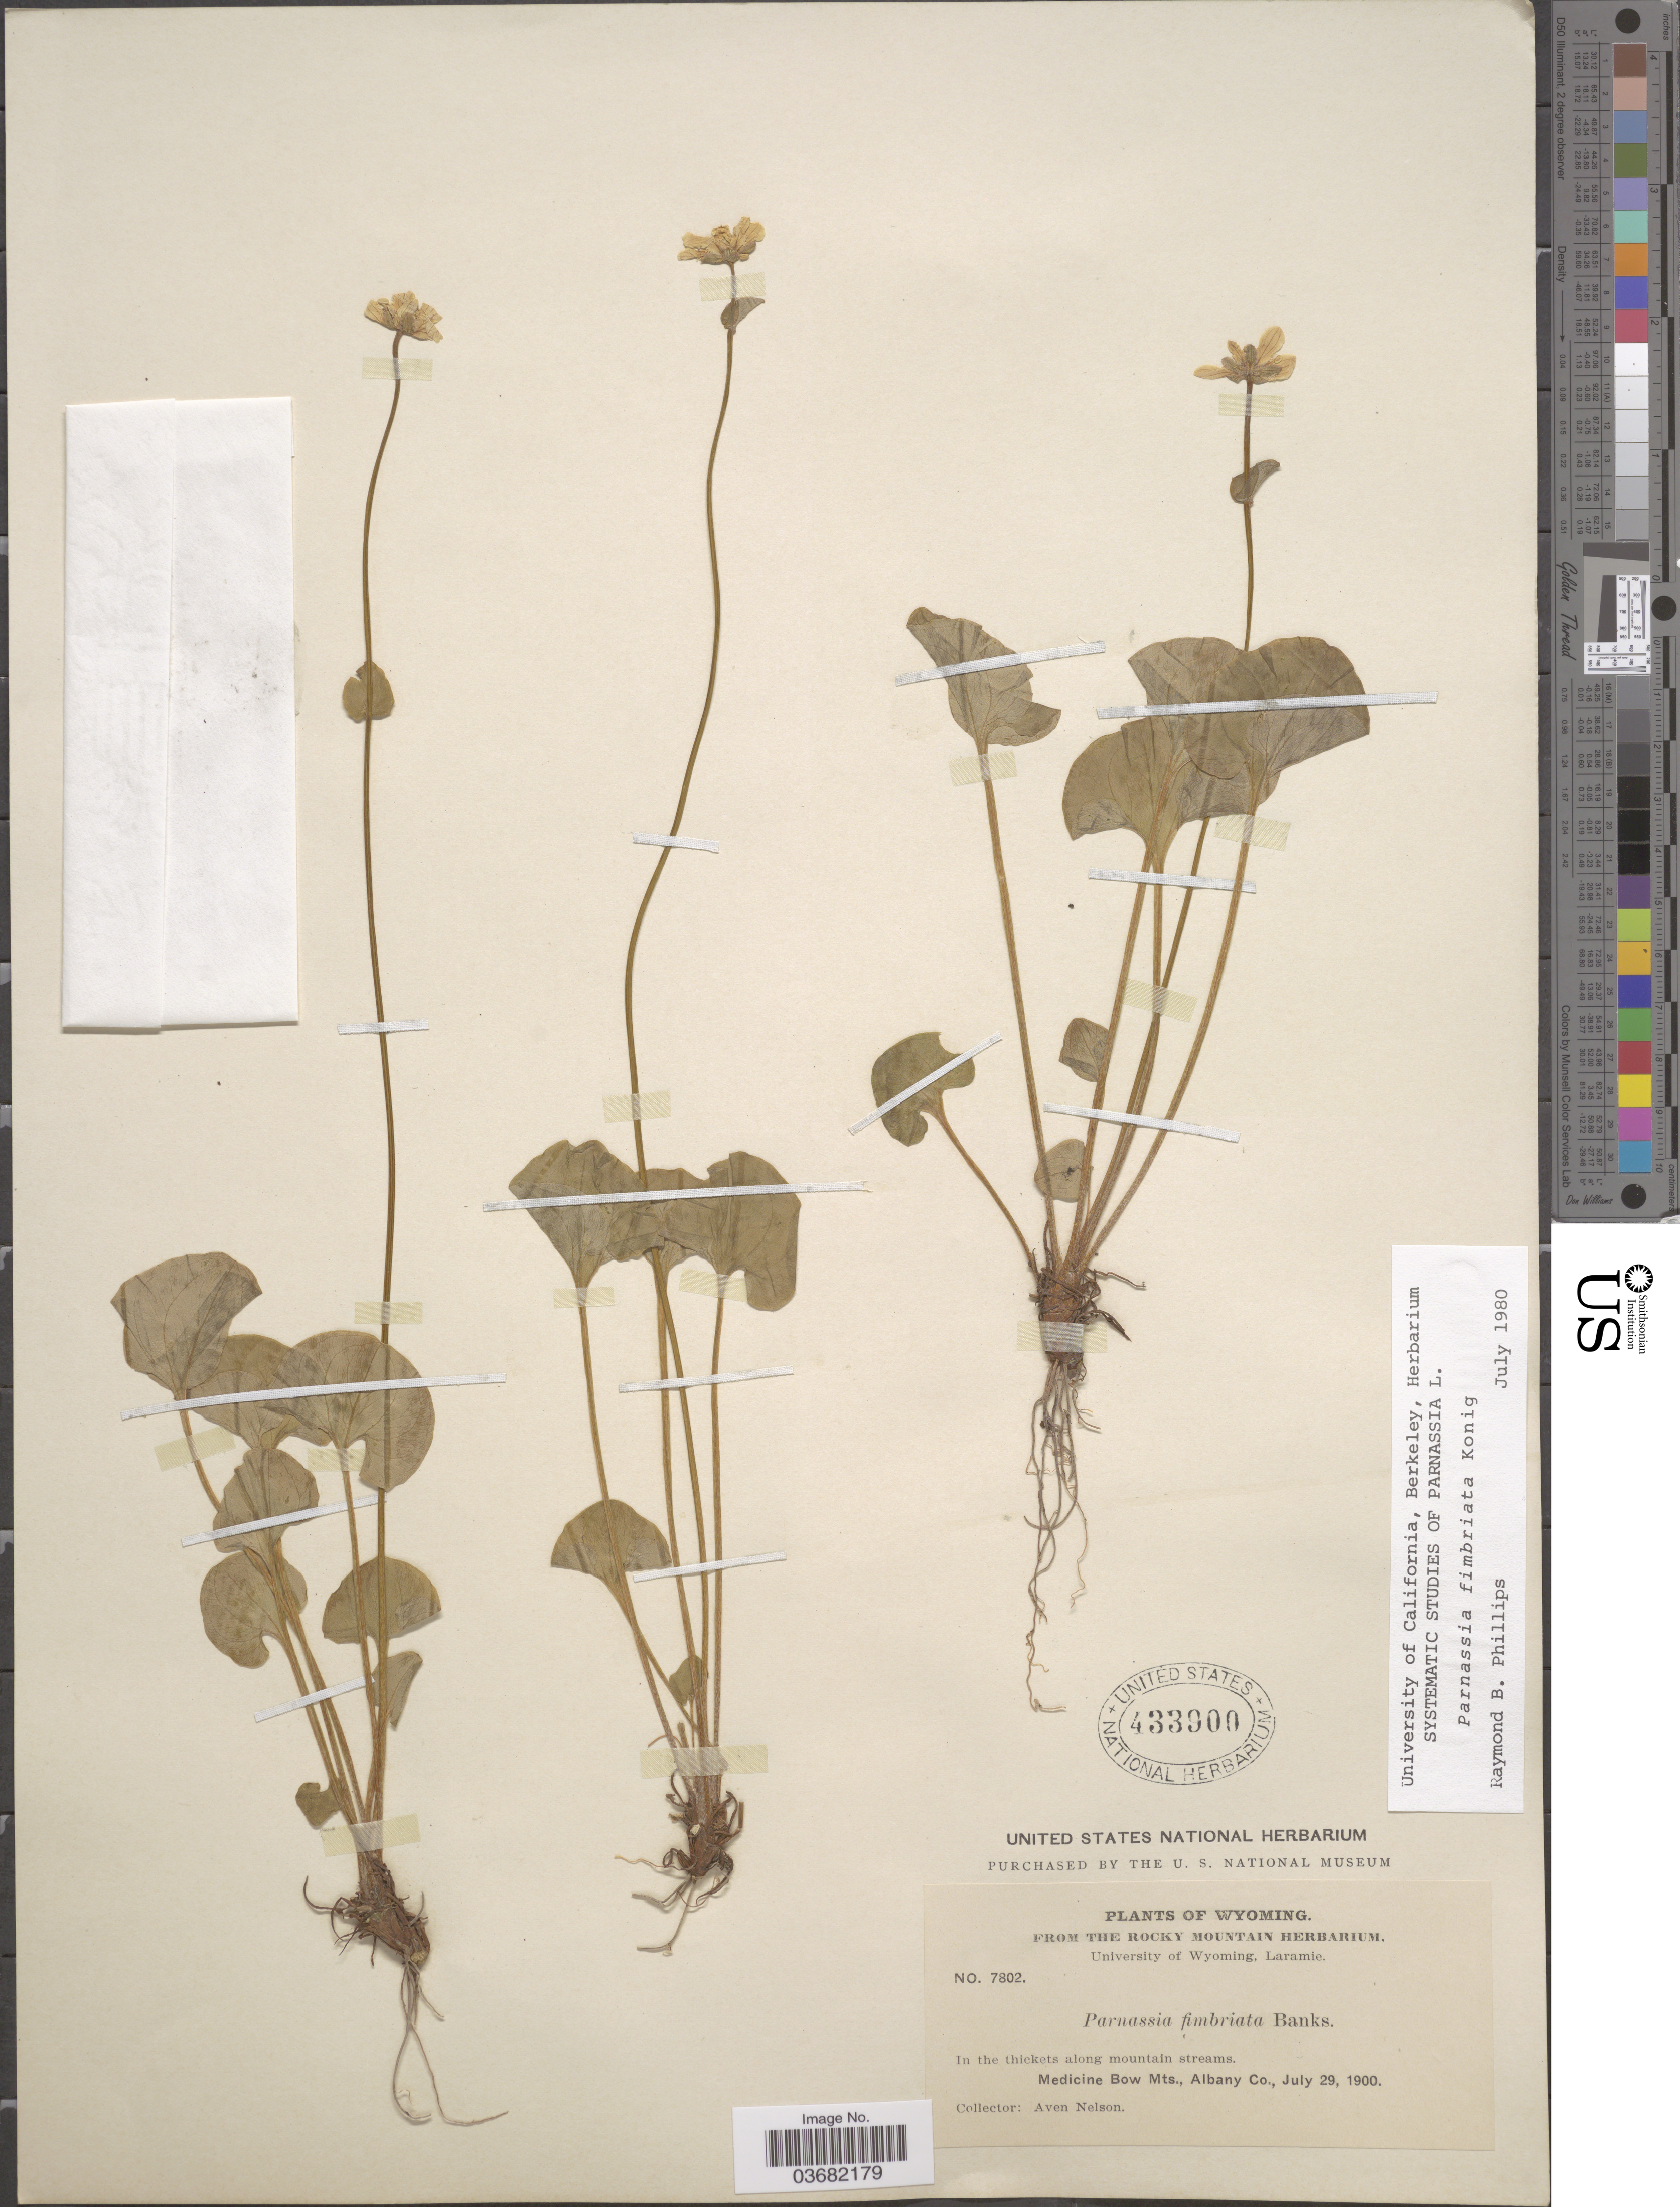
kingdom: Plantae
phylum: Tracheophyta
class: Magnoliopsida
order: Celastrales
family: Parnassiaceae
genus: Parnassia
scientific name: Parnassia fimbriata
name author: K.D. Koenig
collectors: A. Nelson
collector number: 7802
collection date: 1900-07-29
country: United States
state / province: Wyoming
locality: Medicine Bow Mts., Albany Co.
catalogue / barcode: US 433900